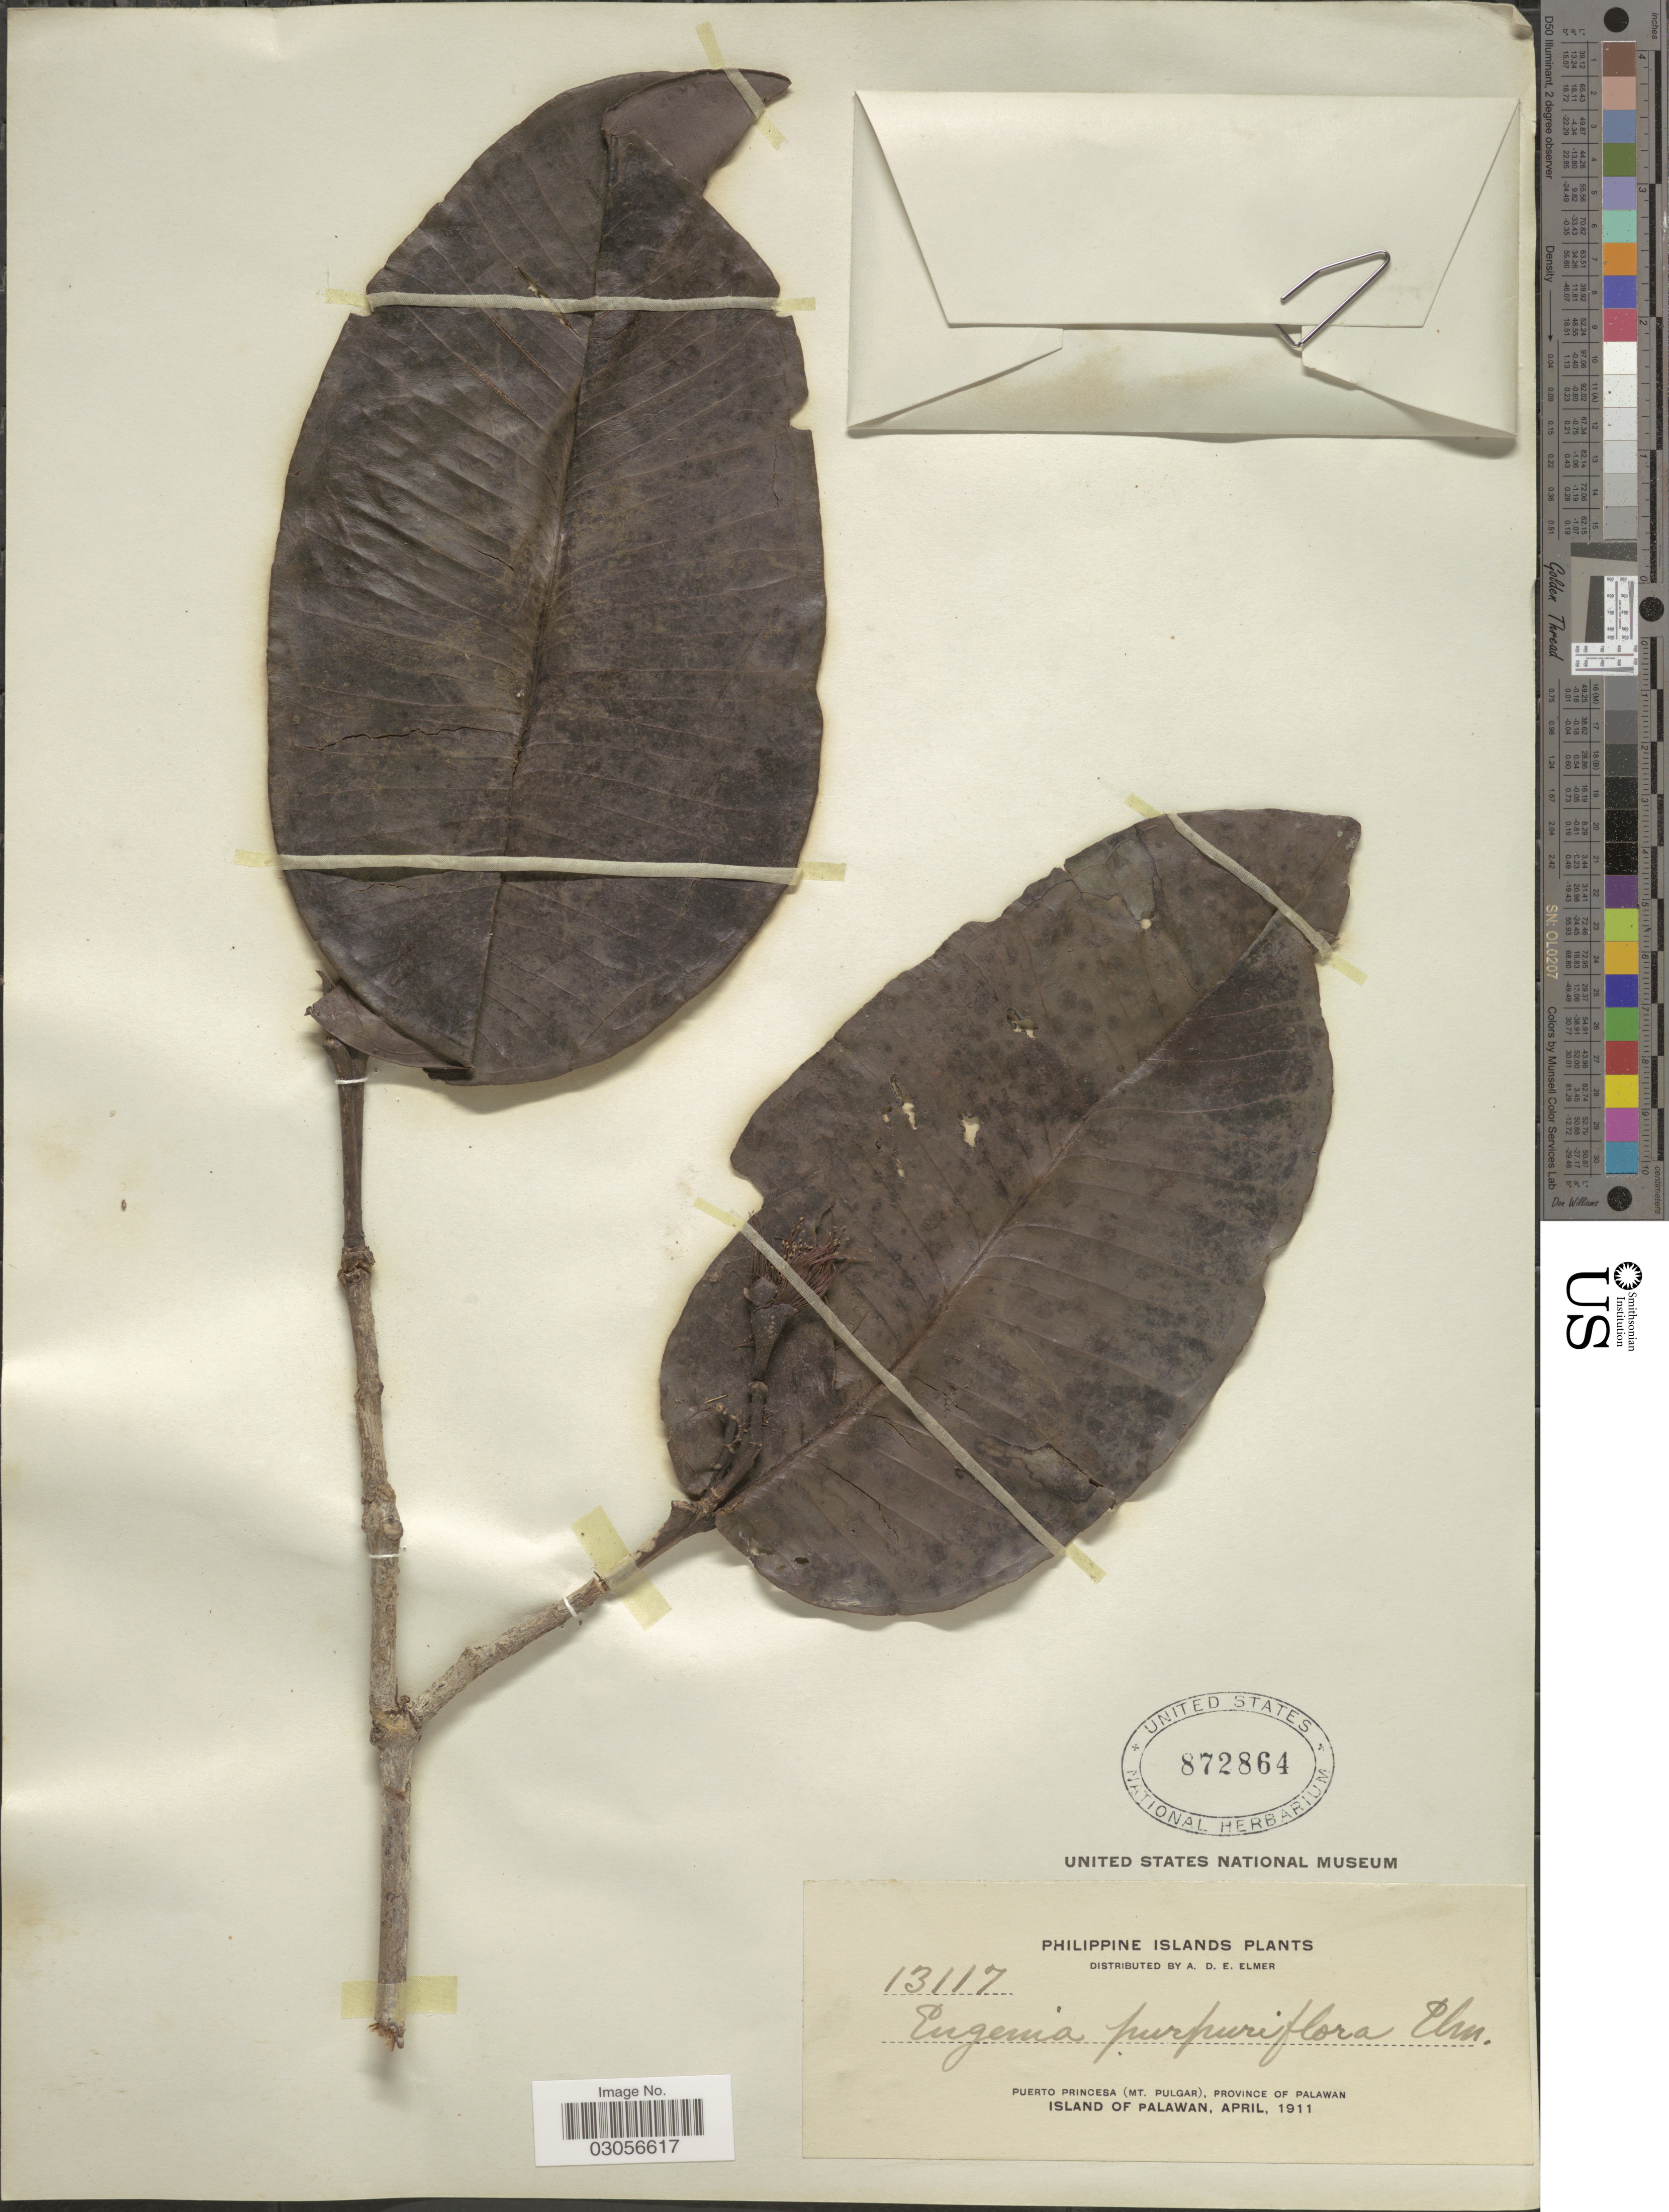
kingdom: Plantae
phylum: Tracheophyta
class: Magnoliopsida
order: Myrtales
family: Myrtaceae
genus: Syzygium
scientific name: Syzygium purpuriflorum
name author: (Elmer) Merr.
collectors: A. D. E. Elmer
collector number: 13117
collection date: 1911-04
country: Philippines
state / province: Mimaropa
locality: Philippine Islands. Puerto Princesa (Mt. Pulgar), Province of Palawan. Island of Palawan.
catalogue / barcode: US 872864